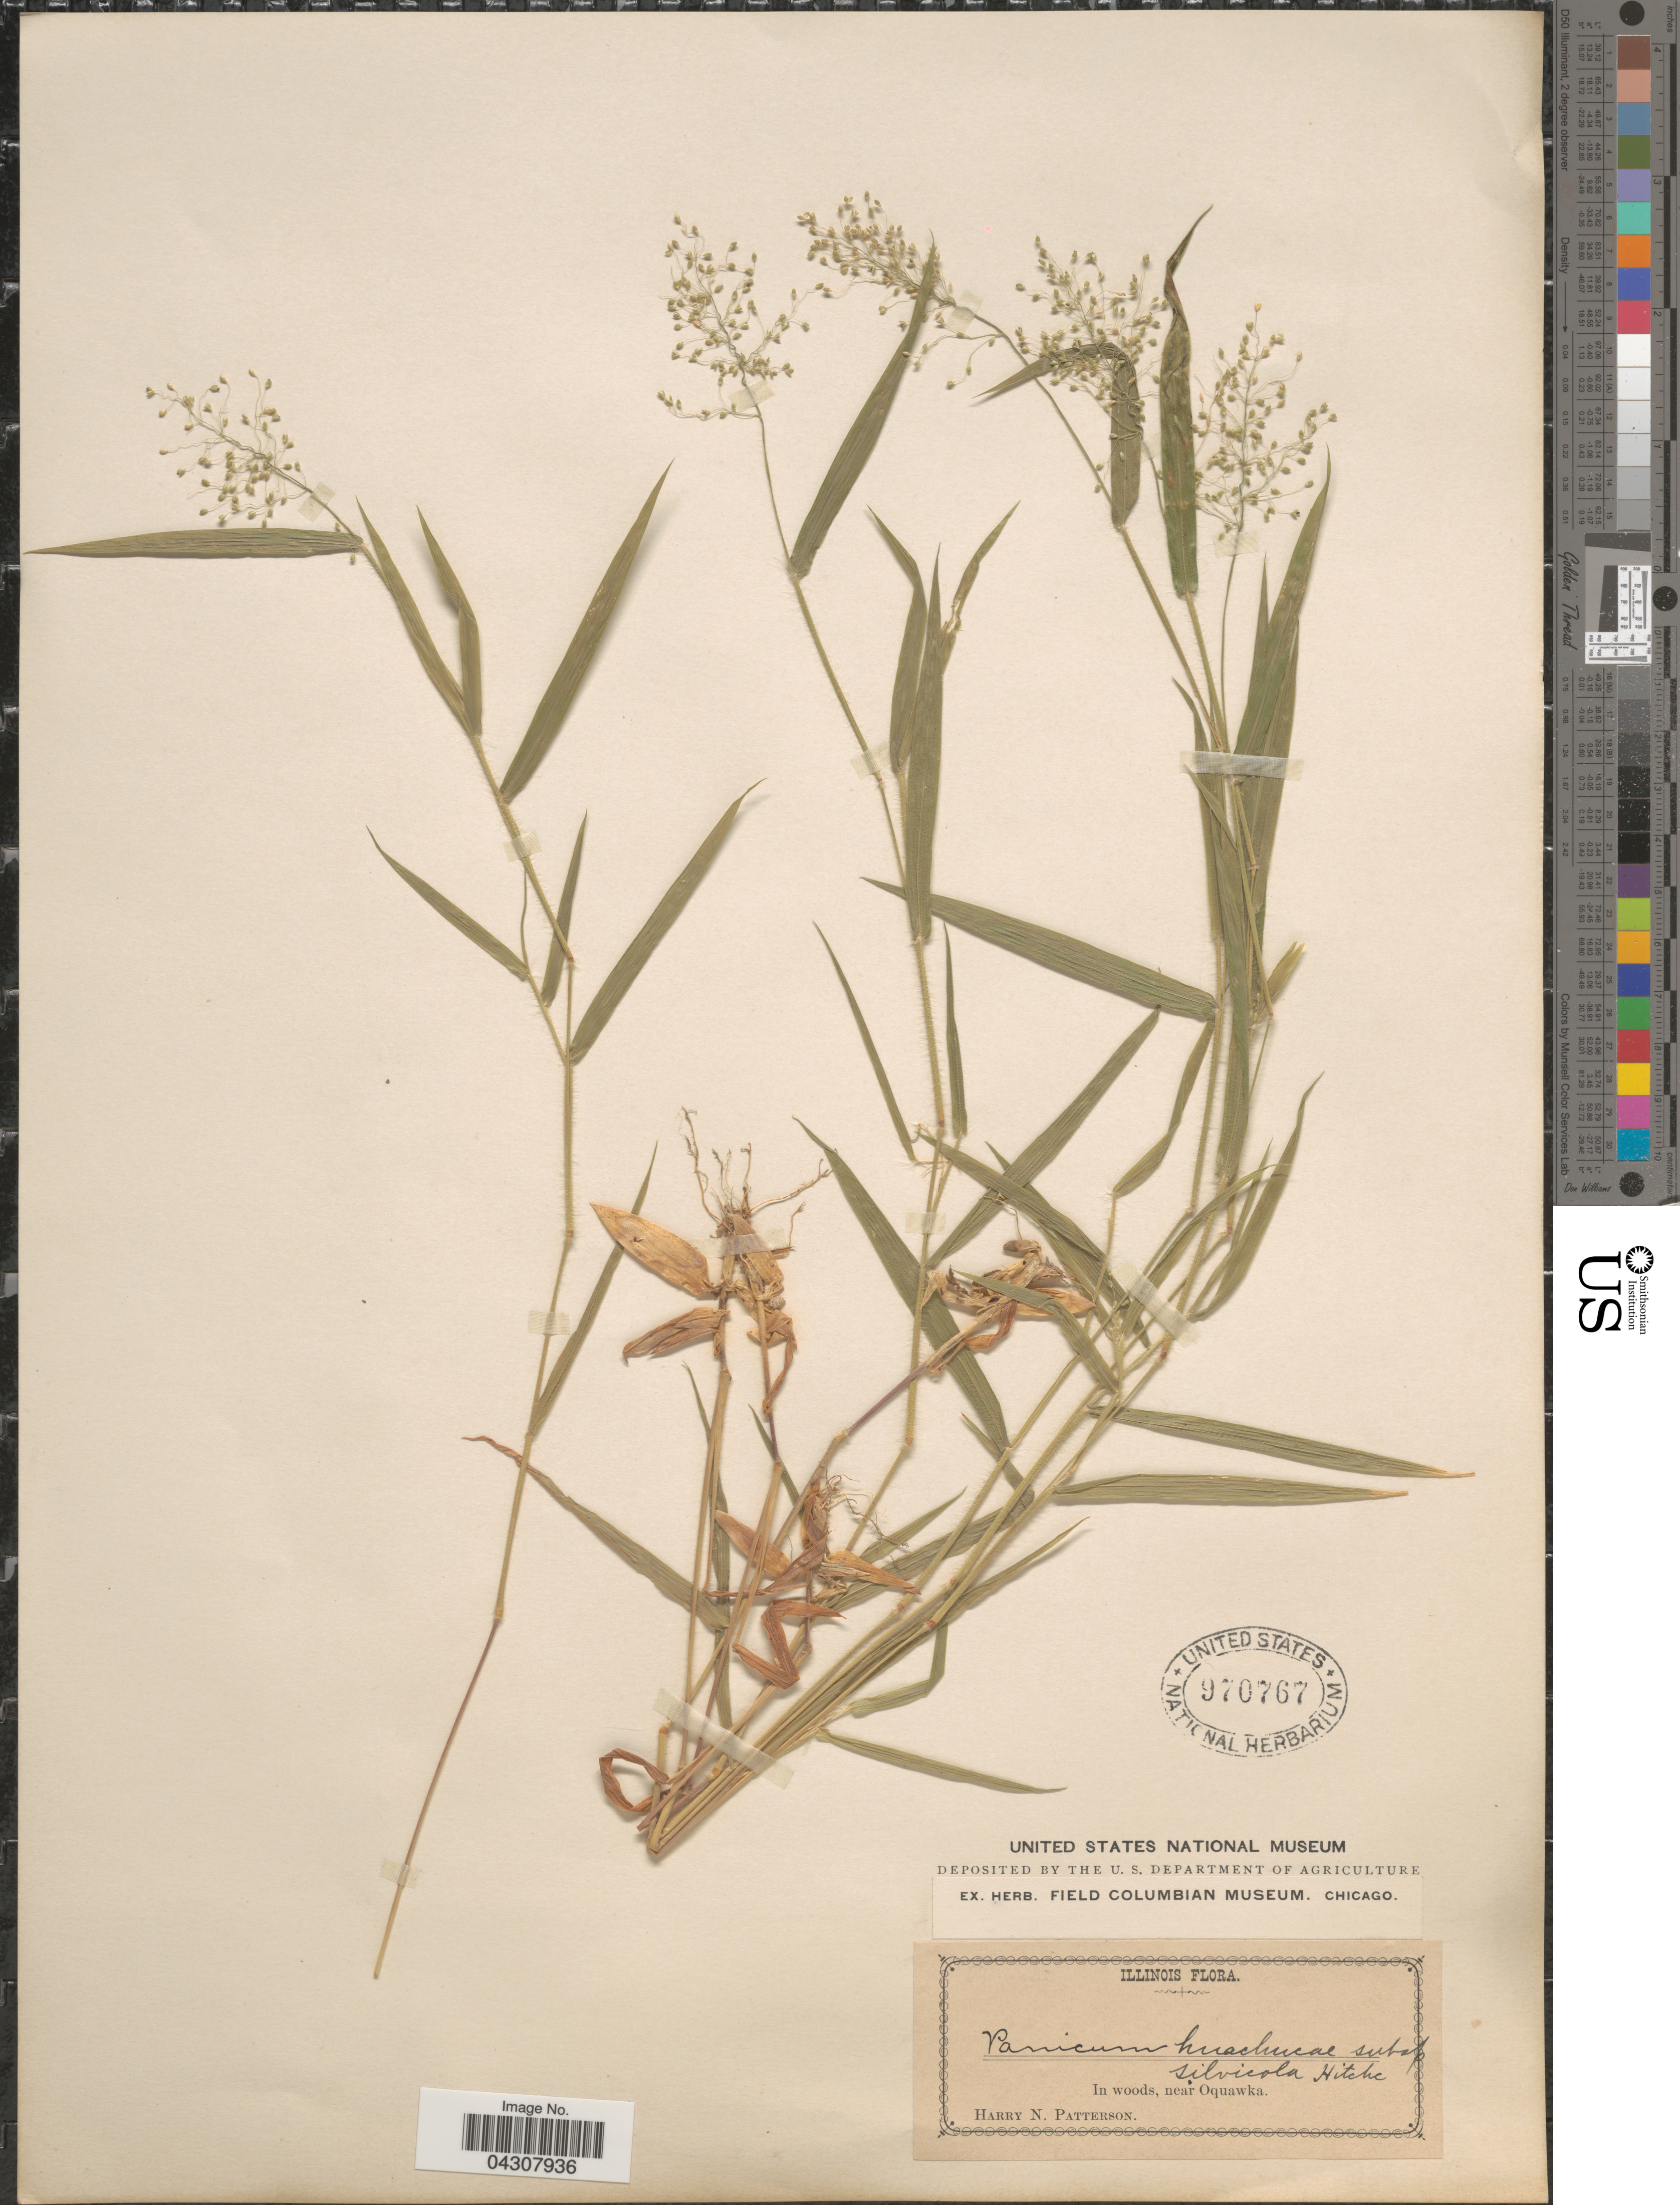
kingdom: Plantae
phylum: Tracheophyta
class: Liliopsida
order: Poales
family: Poaceae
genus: Dichanthelium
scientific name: Dichanthelium acuminatum var. acuminatum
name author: (Sw.) Gould & C.A. Clark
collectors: H. N. Patterson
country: United States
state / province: Illinois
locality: In woods, near Oquawka.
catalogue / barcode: US 970767